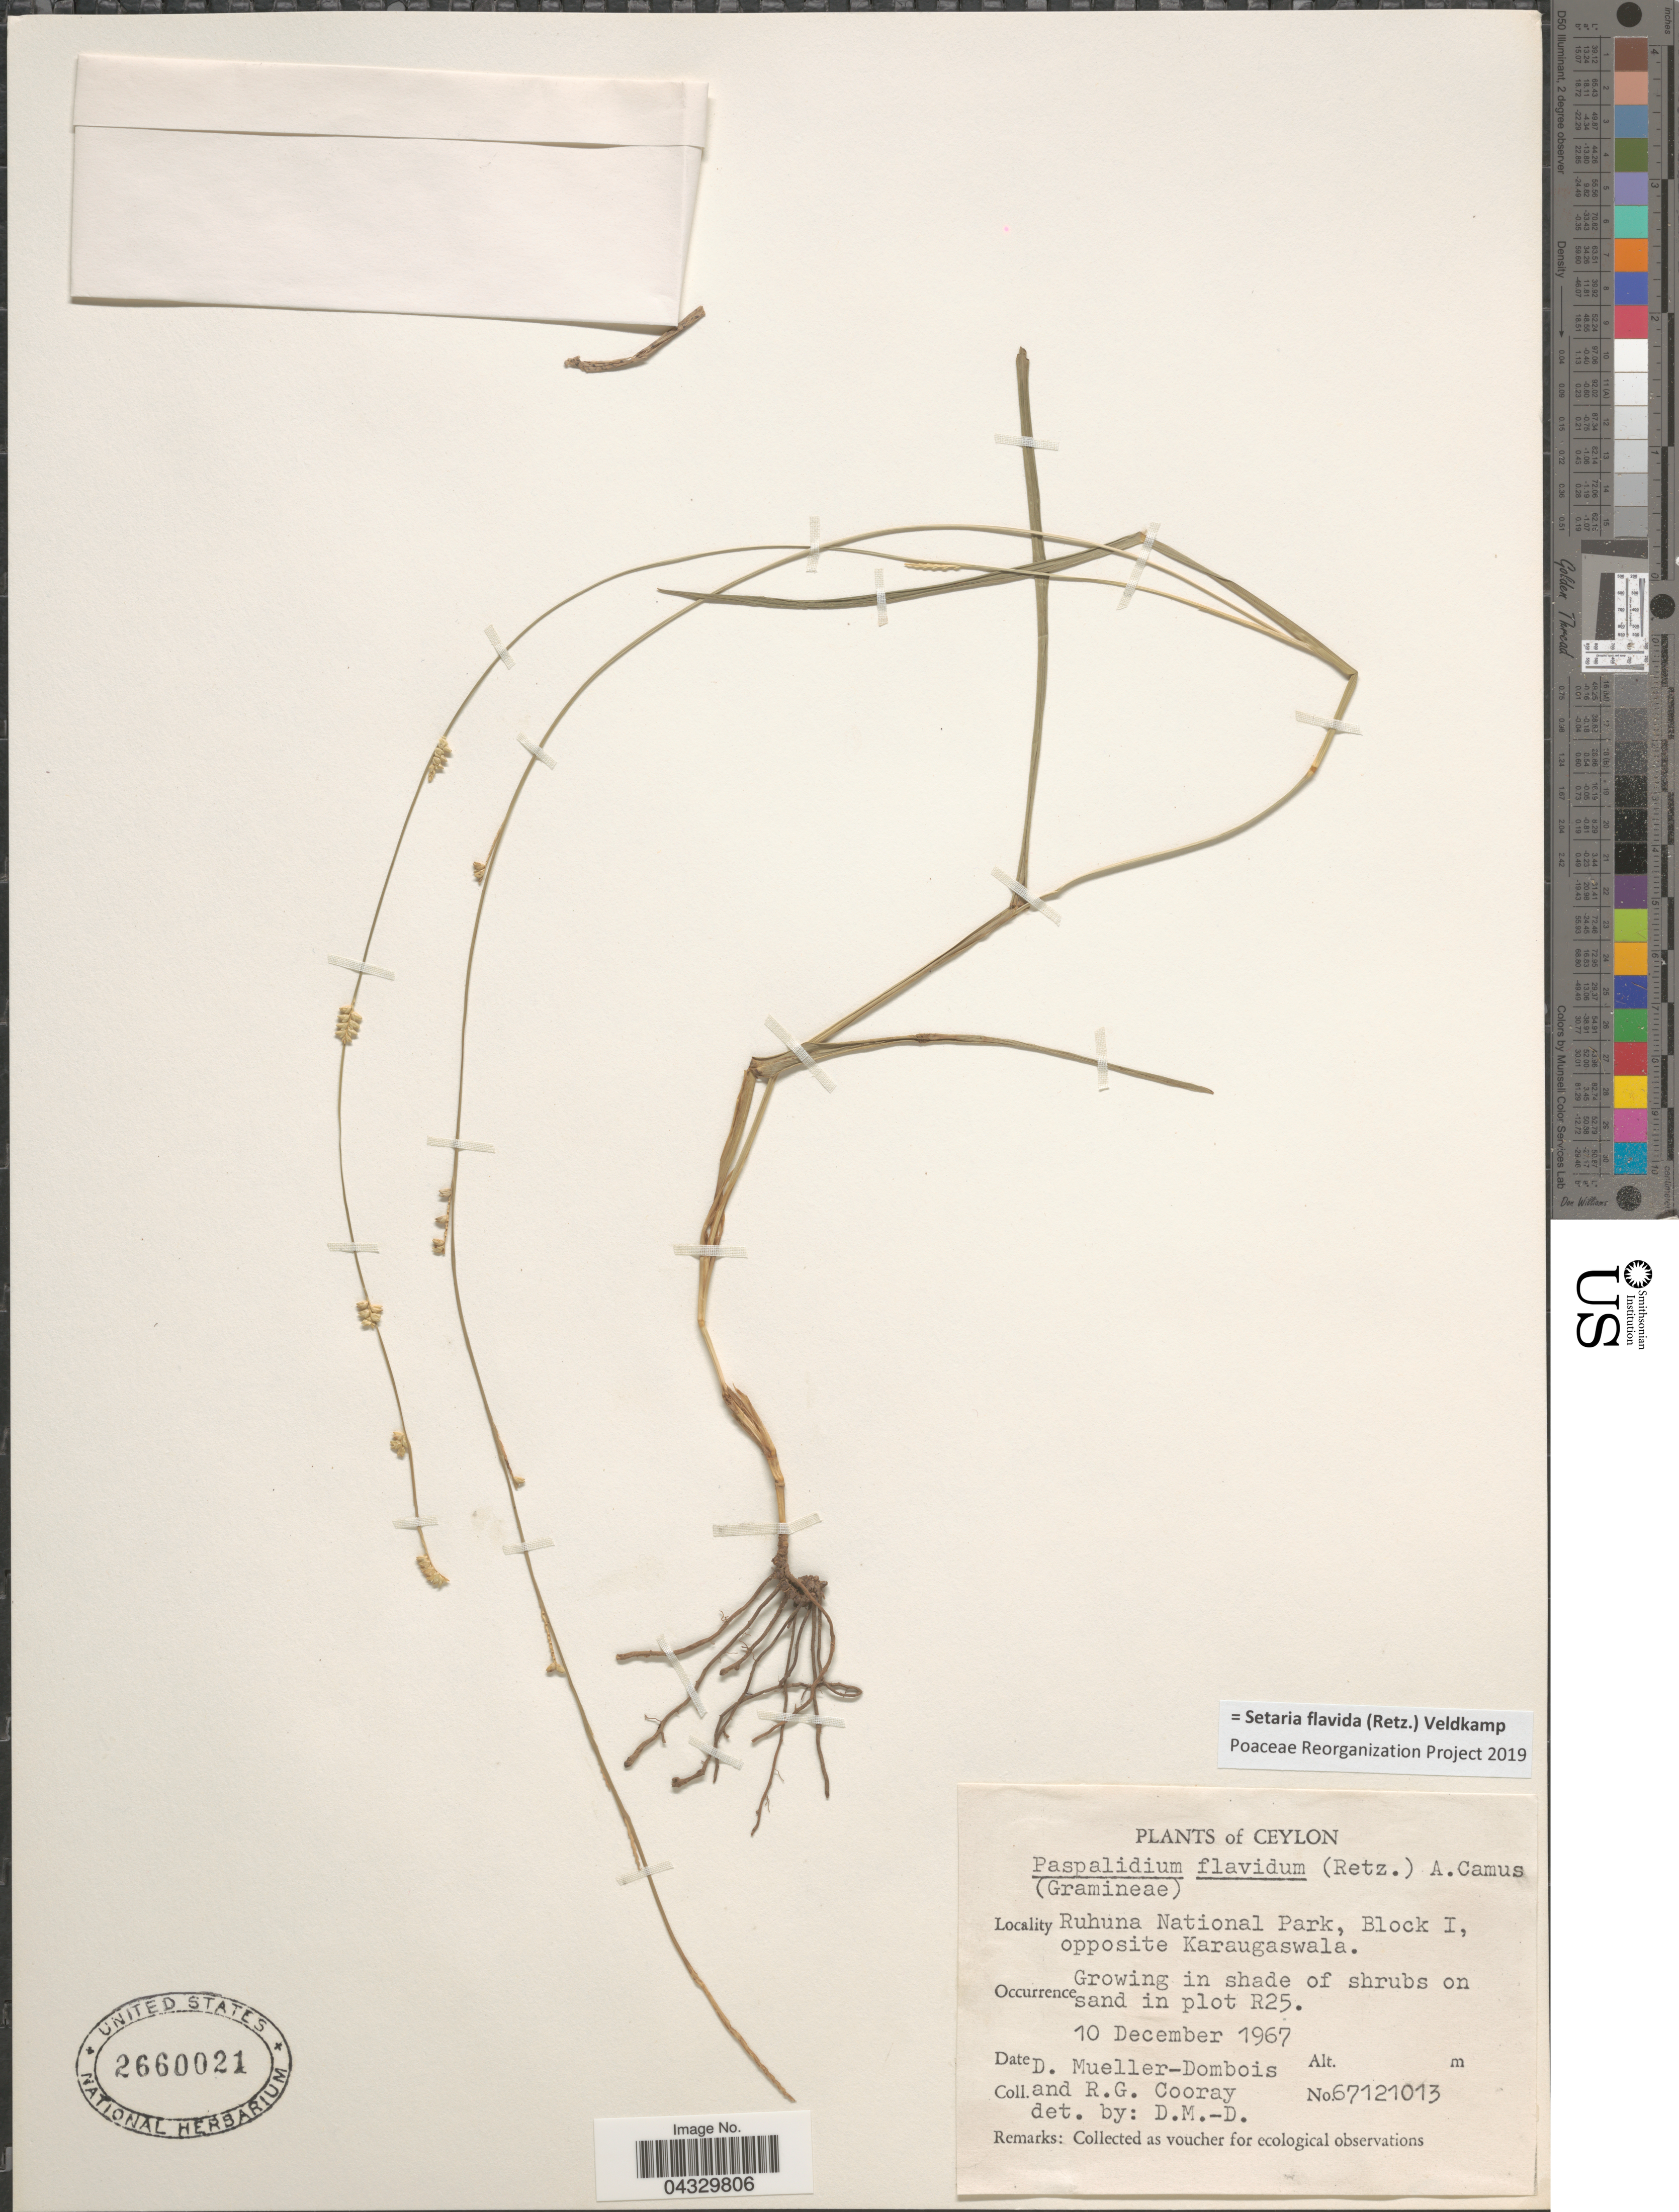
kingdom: Plantae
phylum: Tracheophyta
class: Liliopsida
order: Poales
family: Poaceae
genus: Setaria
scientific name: Setaria flavida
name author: (Retz.) Veldkamp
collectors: D. Mueller-Dombois & R. Cooray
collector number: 67121013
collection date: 1967-12-10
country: Sri Lanka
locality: Ceylon. Ruhuna National Park, Block I, opposite Karaugaswala. On sand in plot R25.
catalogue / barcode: US 2660021